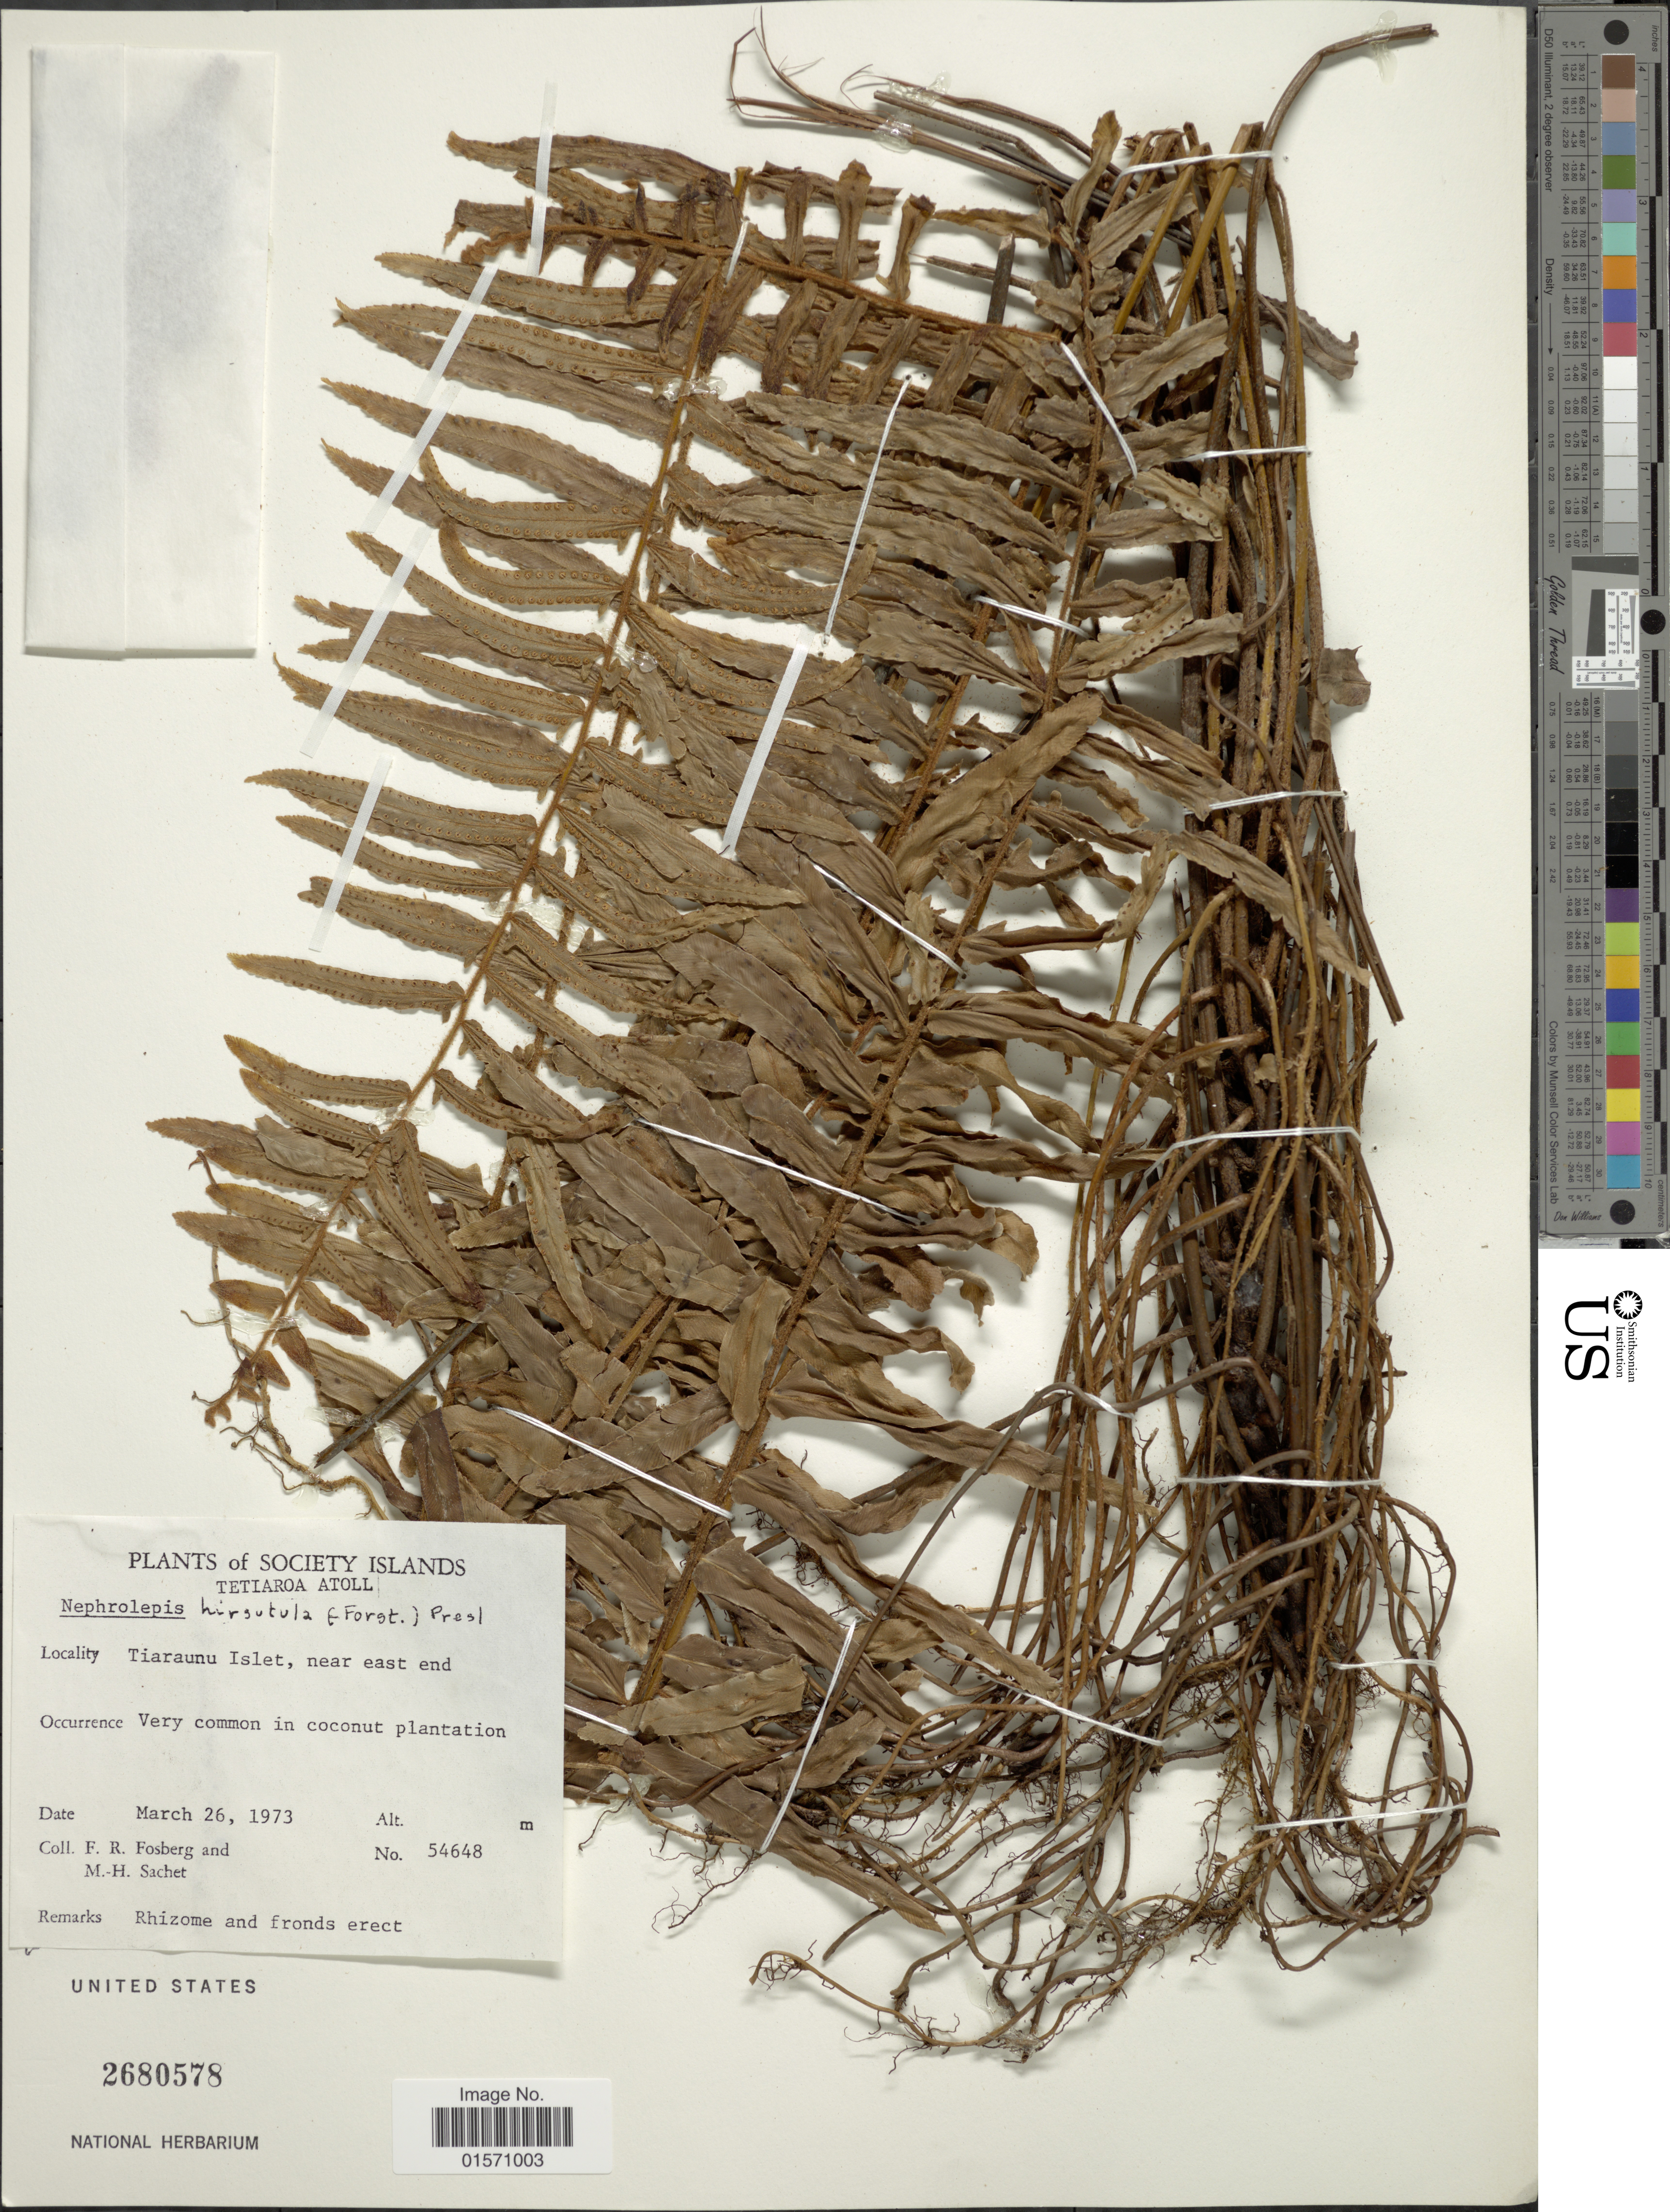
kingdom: Plantae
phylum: Tracheophyta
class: Polypodiopsida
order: Polypodiales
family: Nephrolepidaceae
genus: Nephrolepis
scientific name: Nephrolepis hirsutula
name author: (G. Forst.) C. Presl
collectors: F. R. Fosberg & M.-H. Sachet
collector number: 54648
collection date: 1973-03-26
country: French Polynesia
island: Tetiaroa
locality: Society Islands. Tetiaroa Atoll. Tiaraunu Islet, near east end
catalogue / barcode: US 2680578